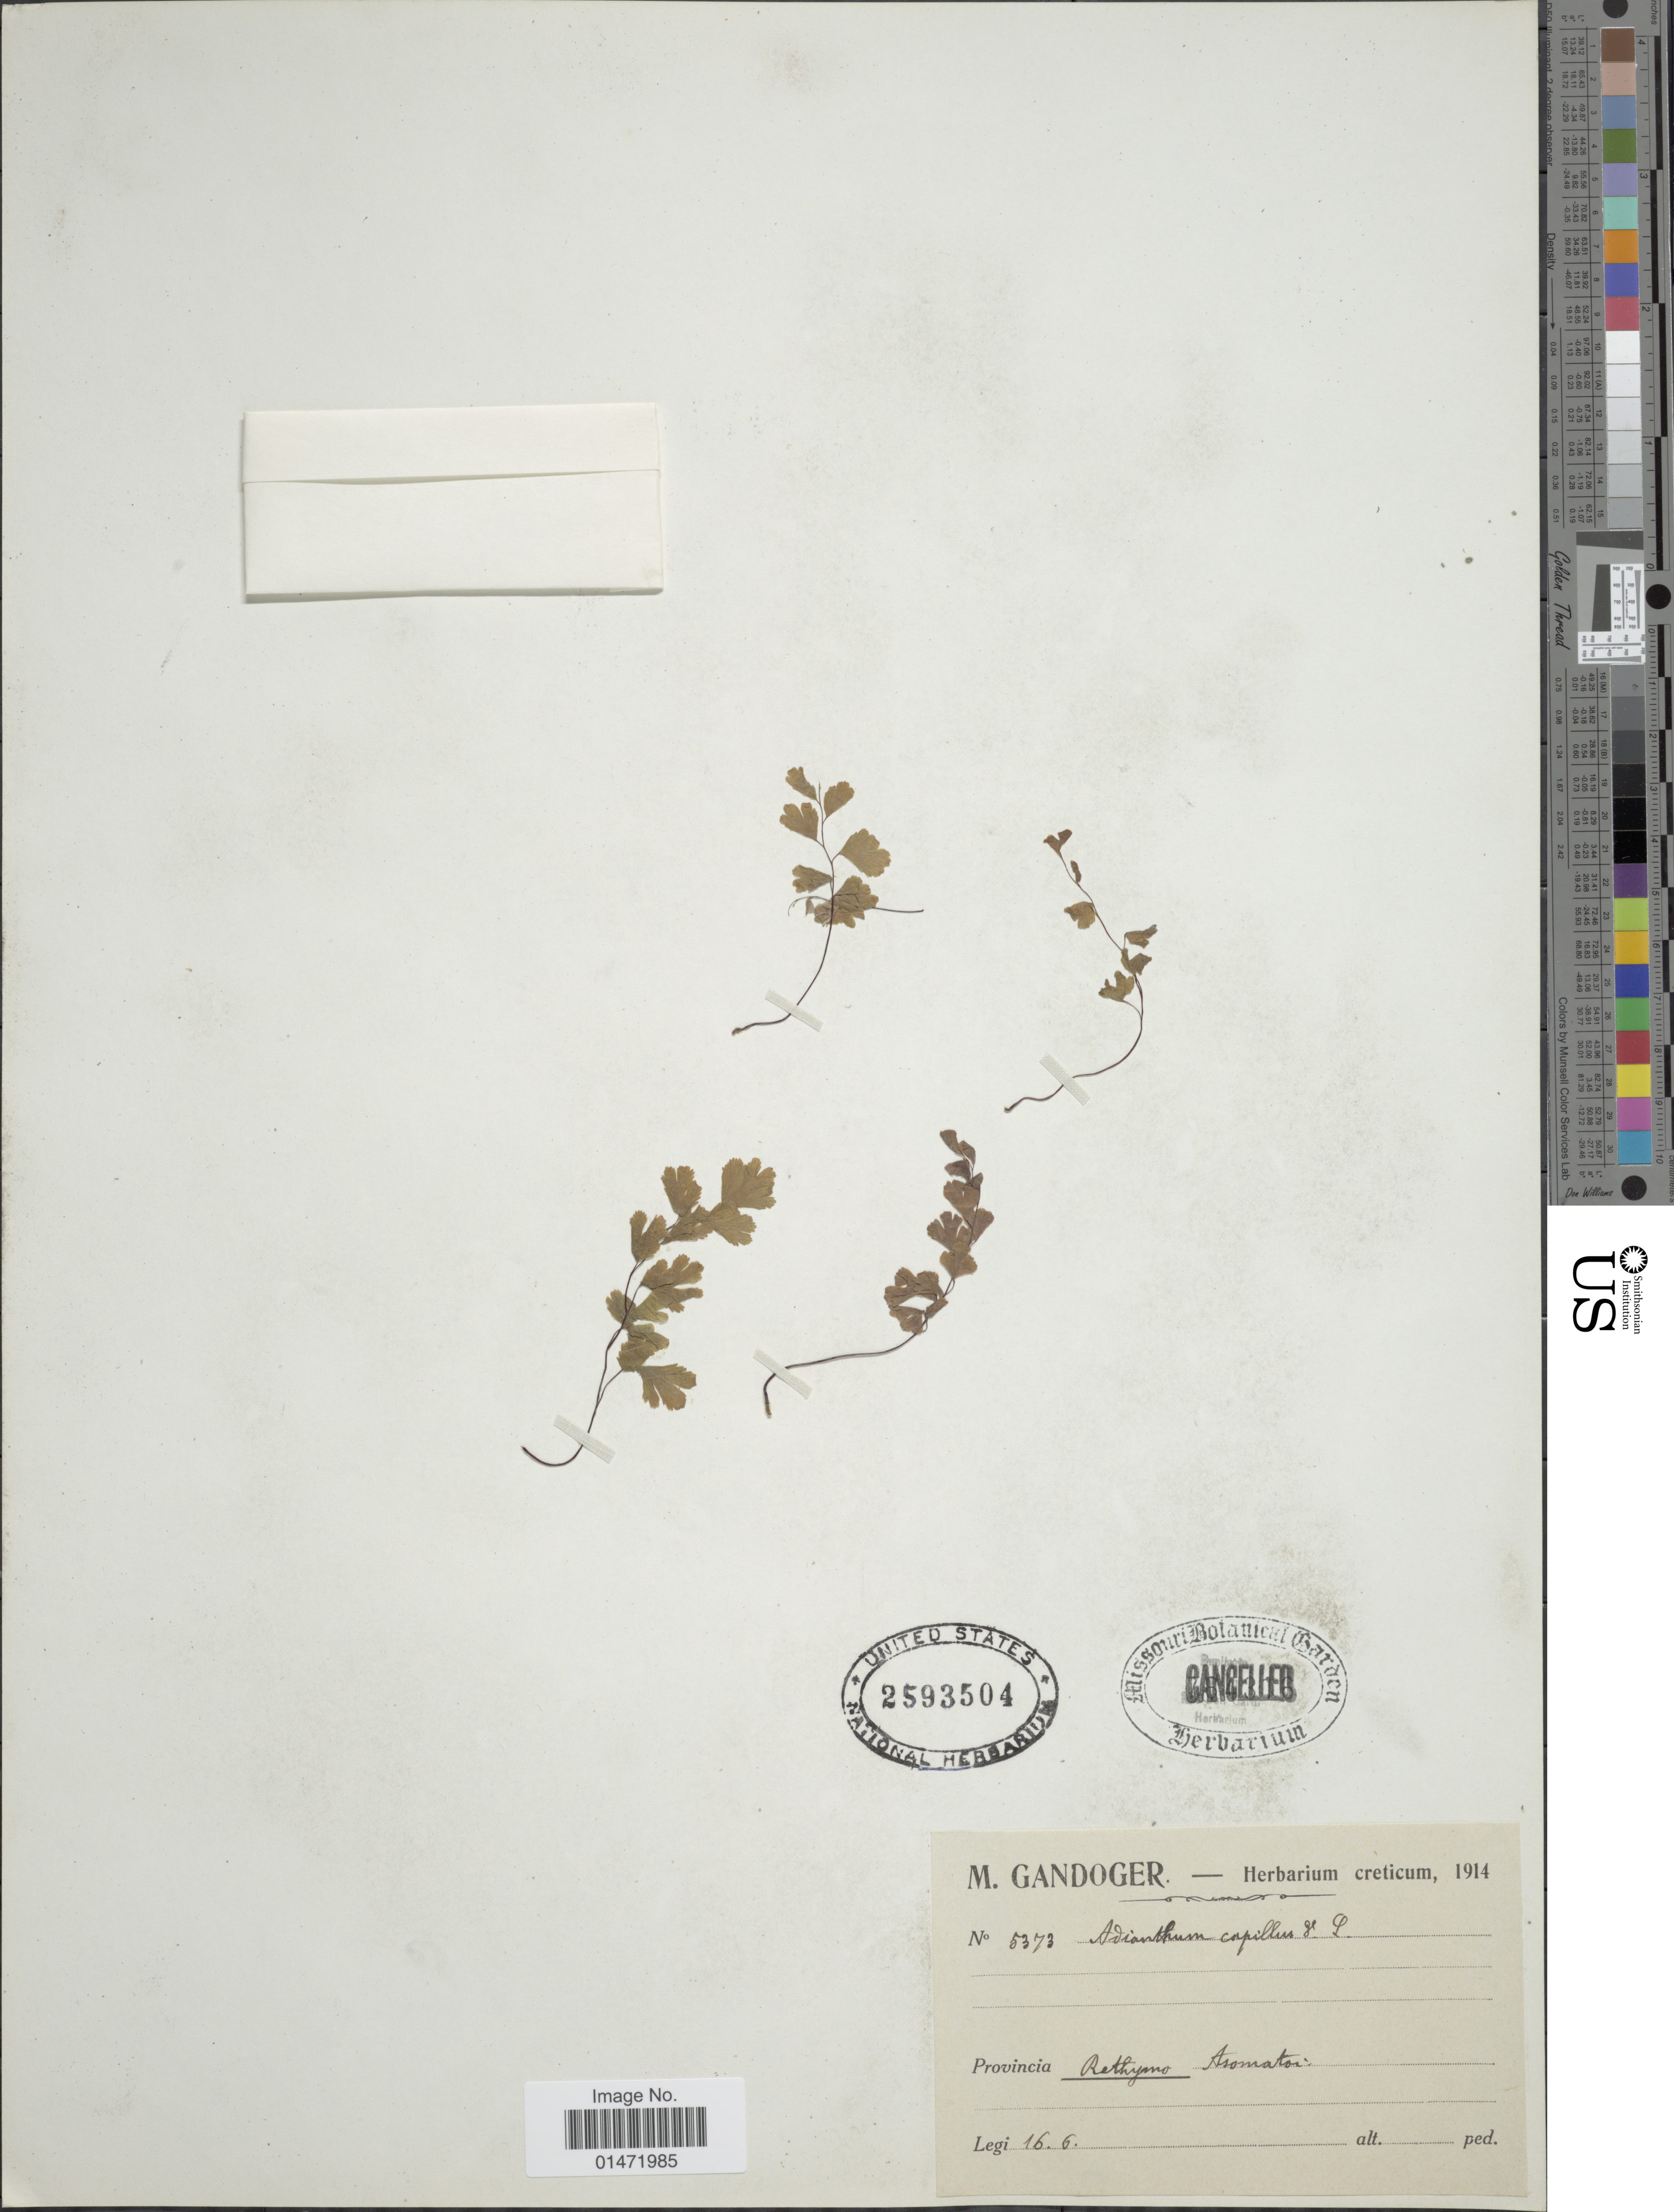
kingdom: Plantae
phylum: Tracheophyta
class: Polypodiopsida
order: Polypodiales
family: Pteridaceae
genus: Adiantum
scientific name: Adiantum capillus-veneris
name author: L.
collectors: M. Gandoger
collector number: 5373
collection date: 1914-06-16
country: Greece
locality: Provincia Rethyano Asomatoi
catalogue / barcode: US 2593504